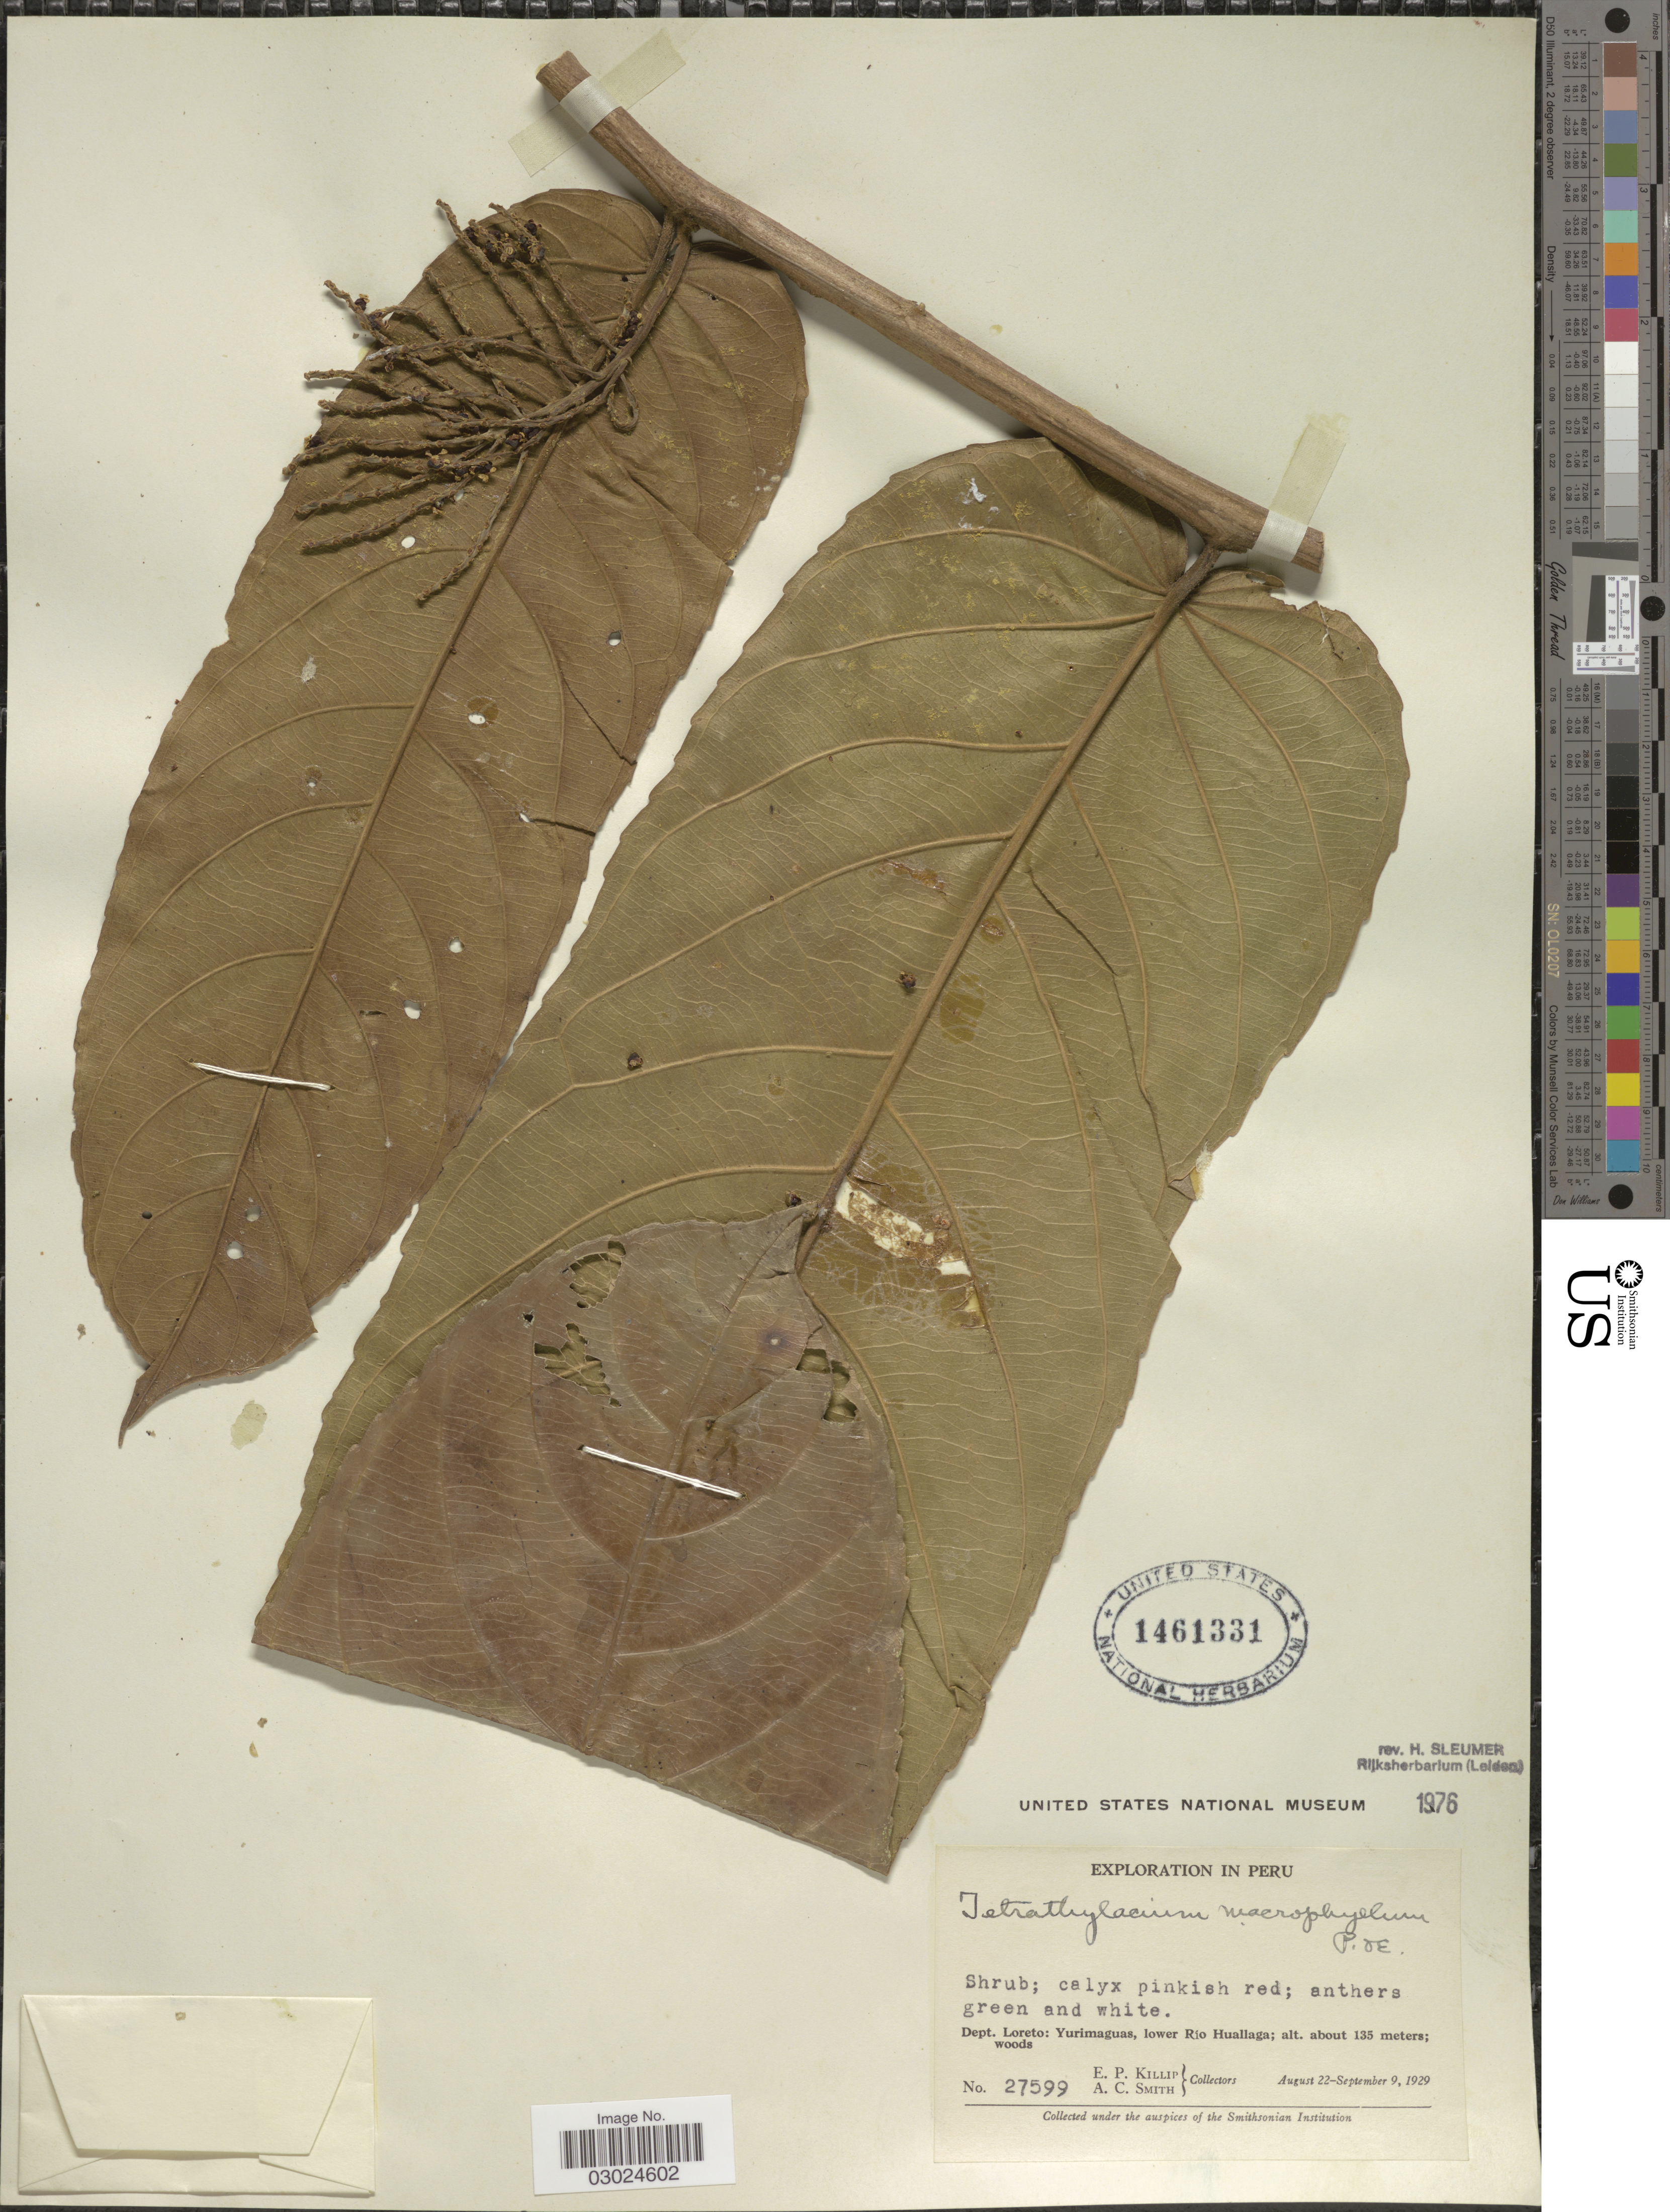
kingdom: Plantae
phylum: Tracheophyta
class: Magnoliopsida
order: Malpighiales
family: Salicaceae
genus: Tetrathylacium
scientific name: Tetrathylacium macrophyllum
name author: Poepp.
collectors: E. P. Killip & A. C. Smith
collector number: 27599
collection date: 1929-08-22/1929-09-09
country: Peru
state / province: Loreto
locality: Dept. Loreto: Yurimaguas, lower Río Huallaga.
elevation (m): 135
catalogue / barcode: US 1461331